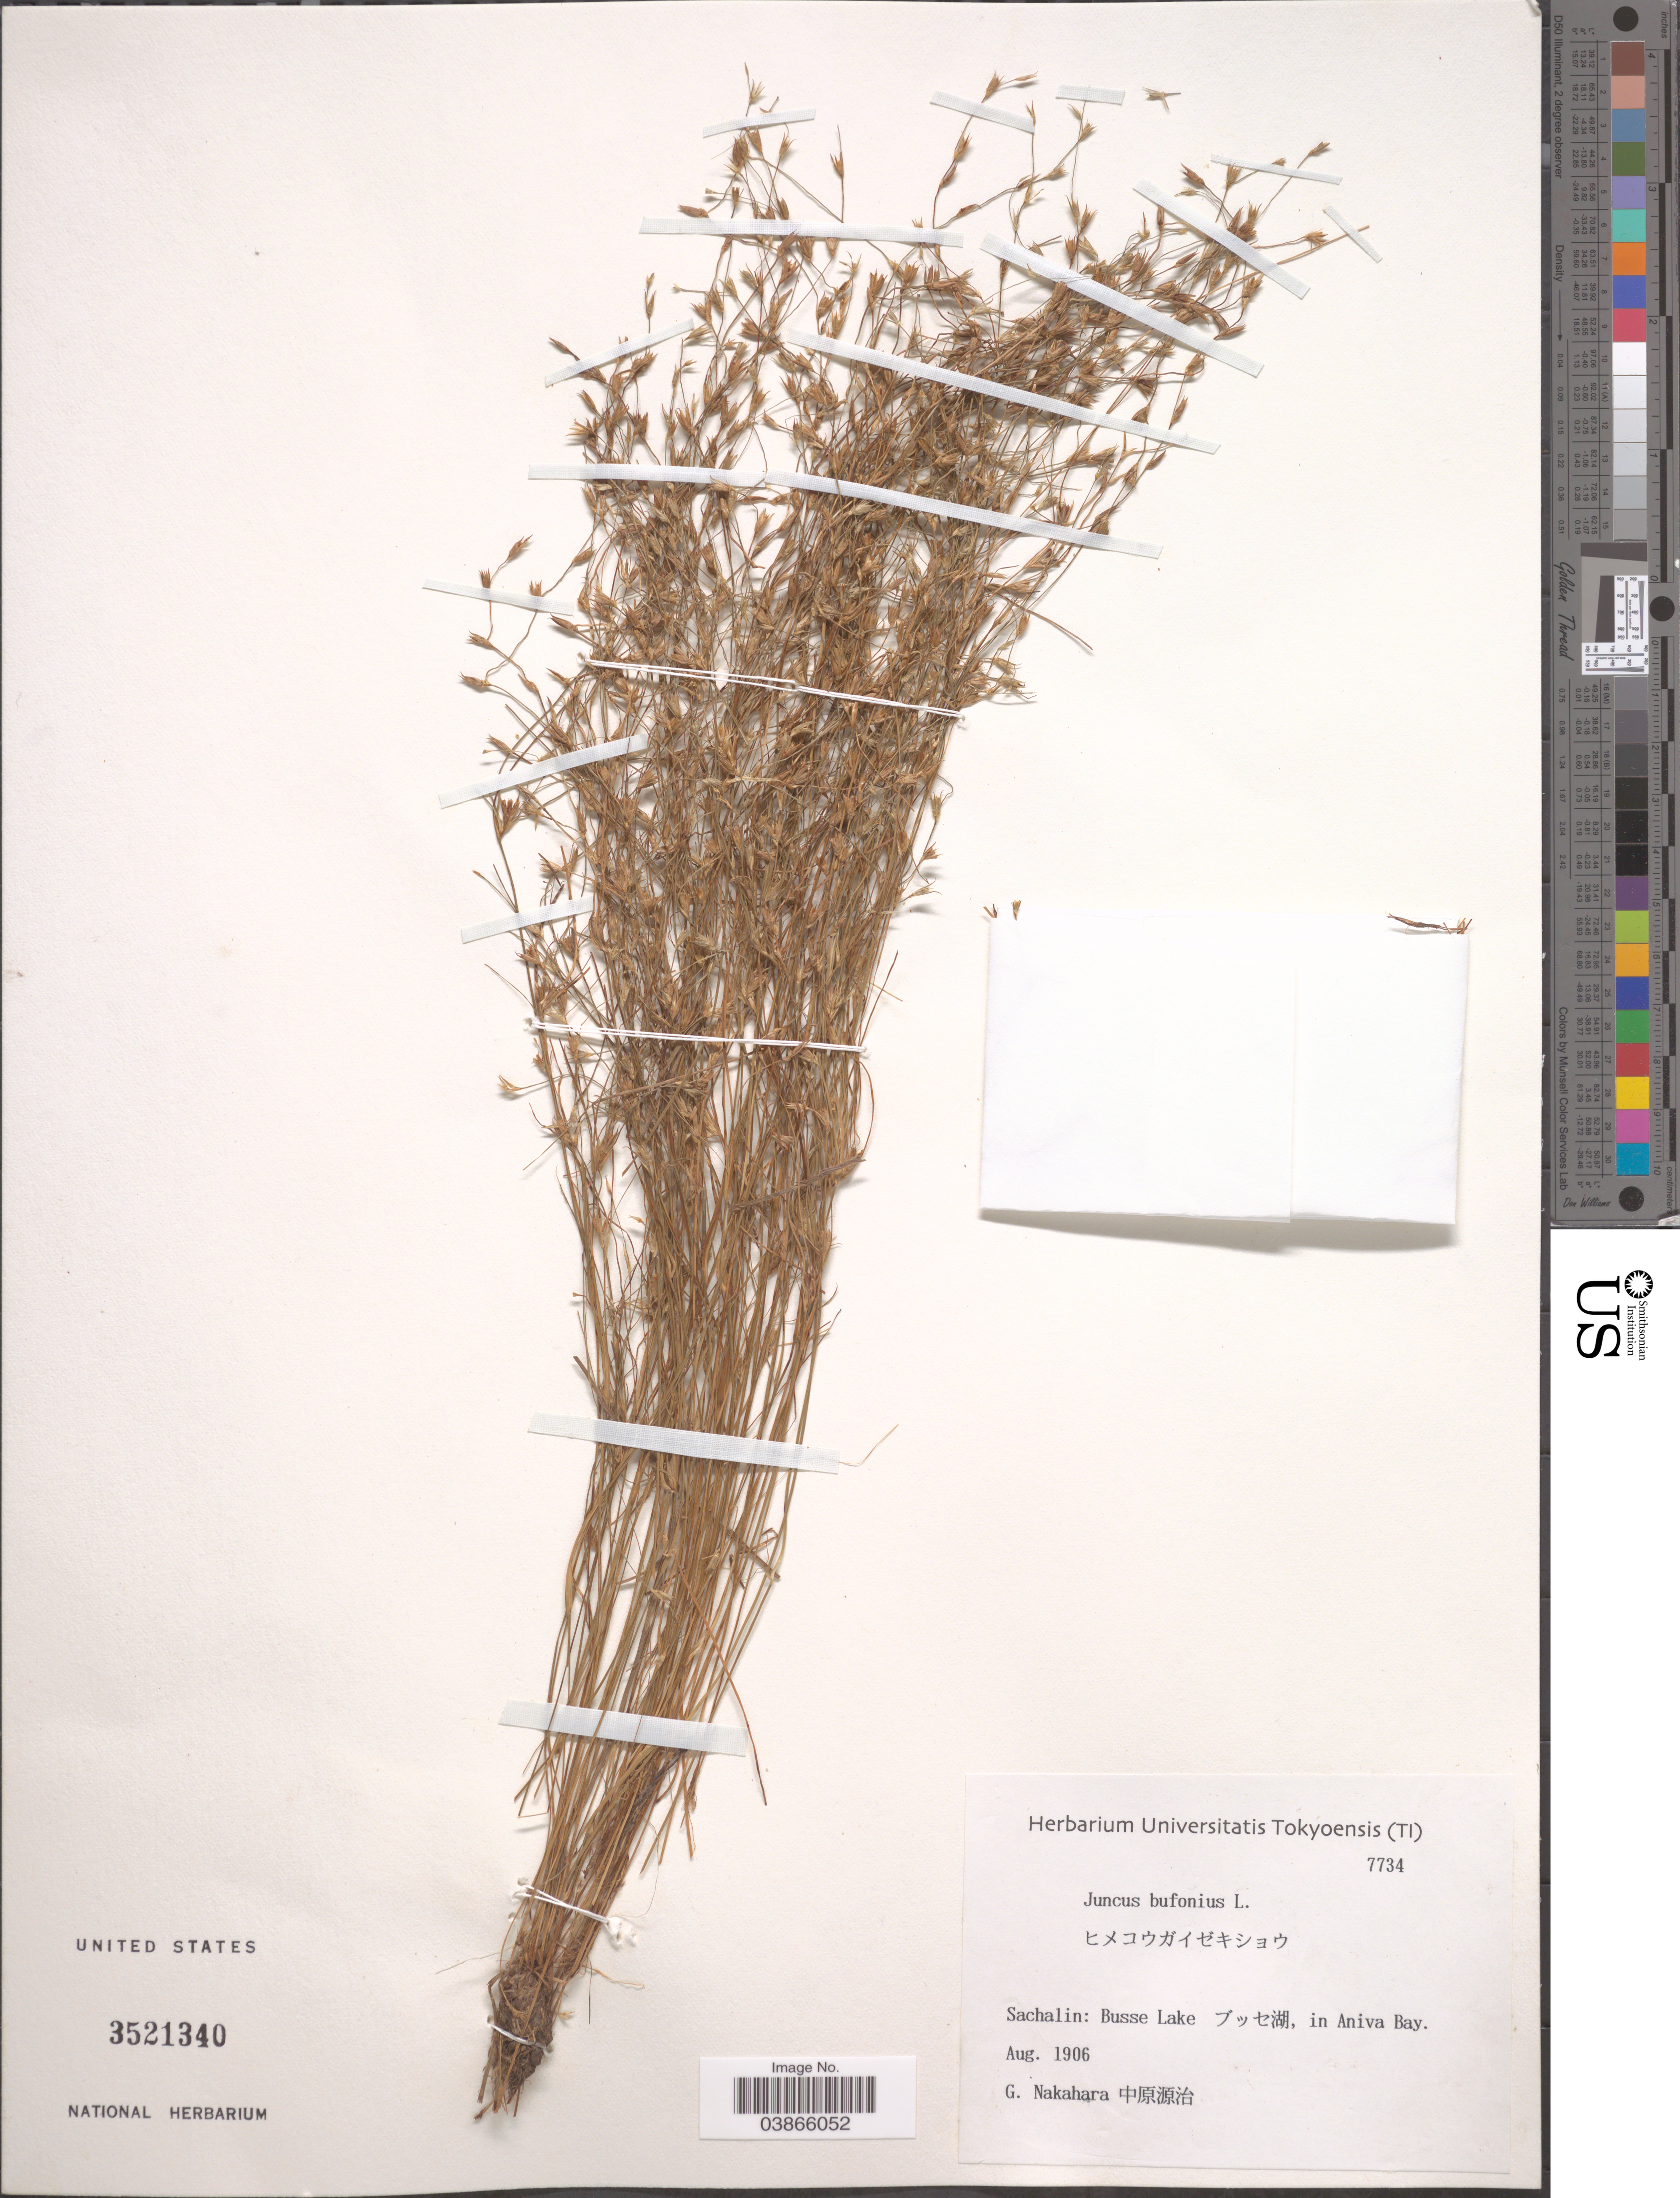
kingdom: Plantae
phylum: Tracheophyta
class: Liliopsida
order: Poales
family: Juncaceae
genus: Juncus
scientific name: Juncus bufonius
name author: L.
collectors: G. Nakahara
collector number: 7734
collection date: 1906-08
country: Japan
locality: Sachalin: Busse Lake, in Aniva Bay.